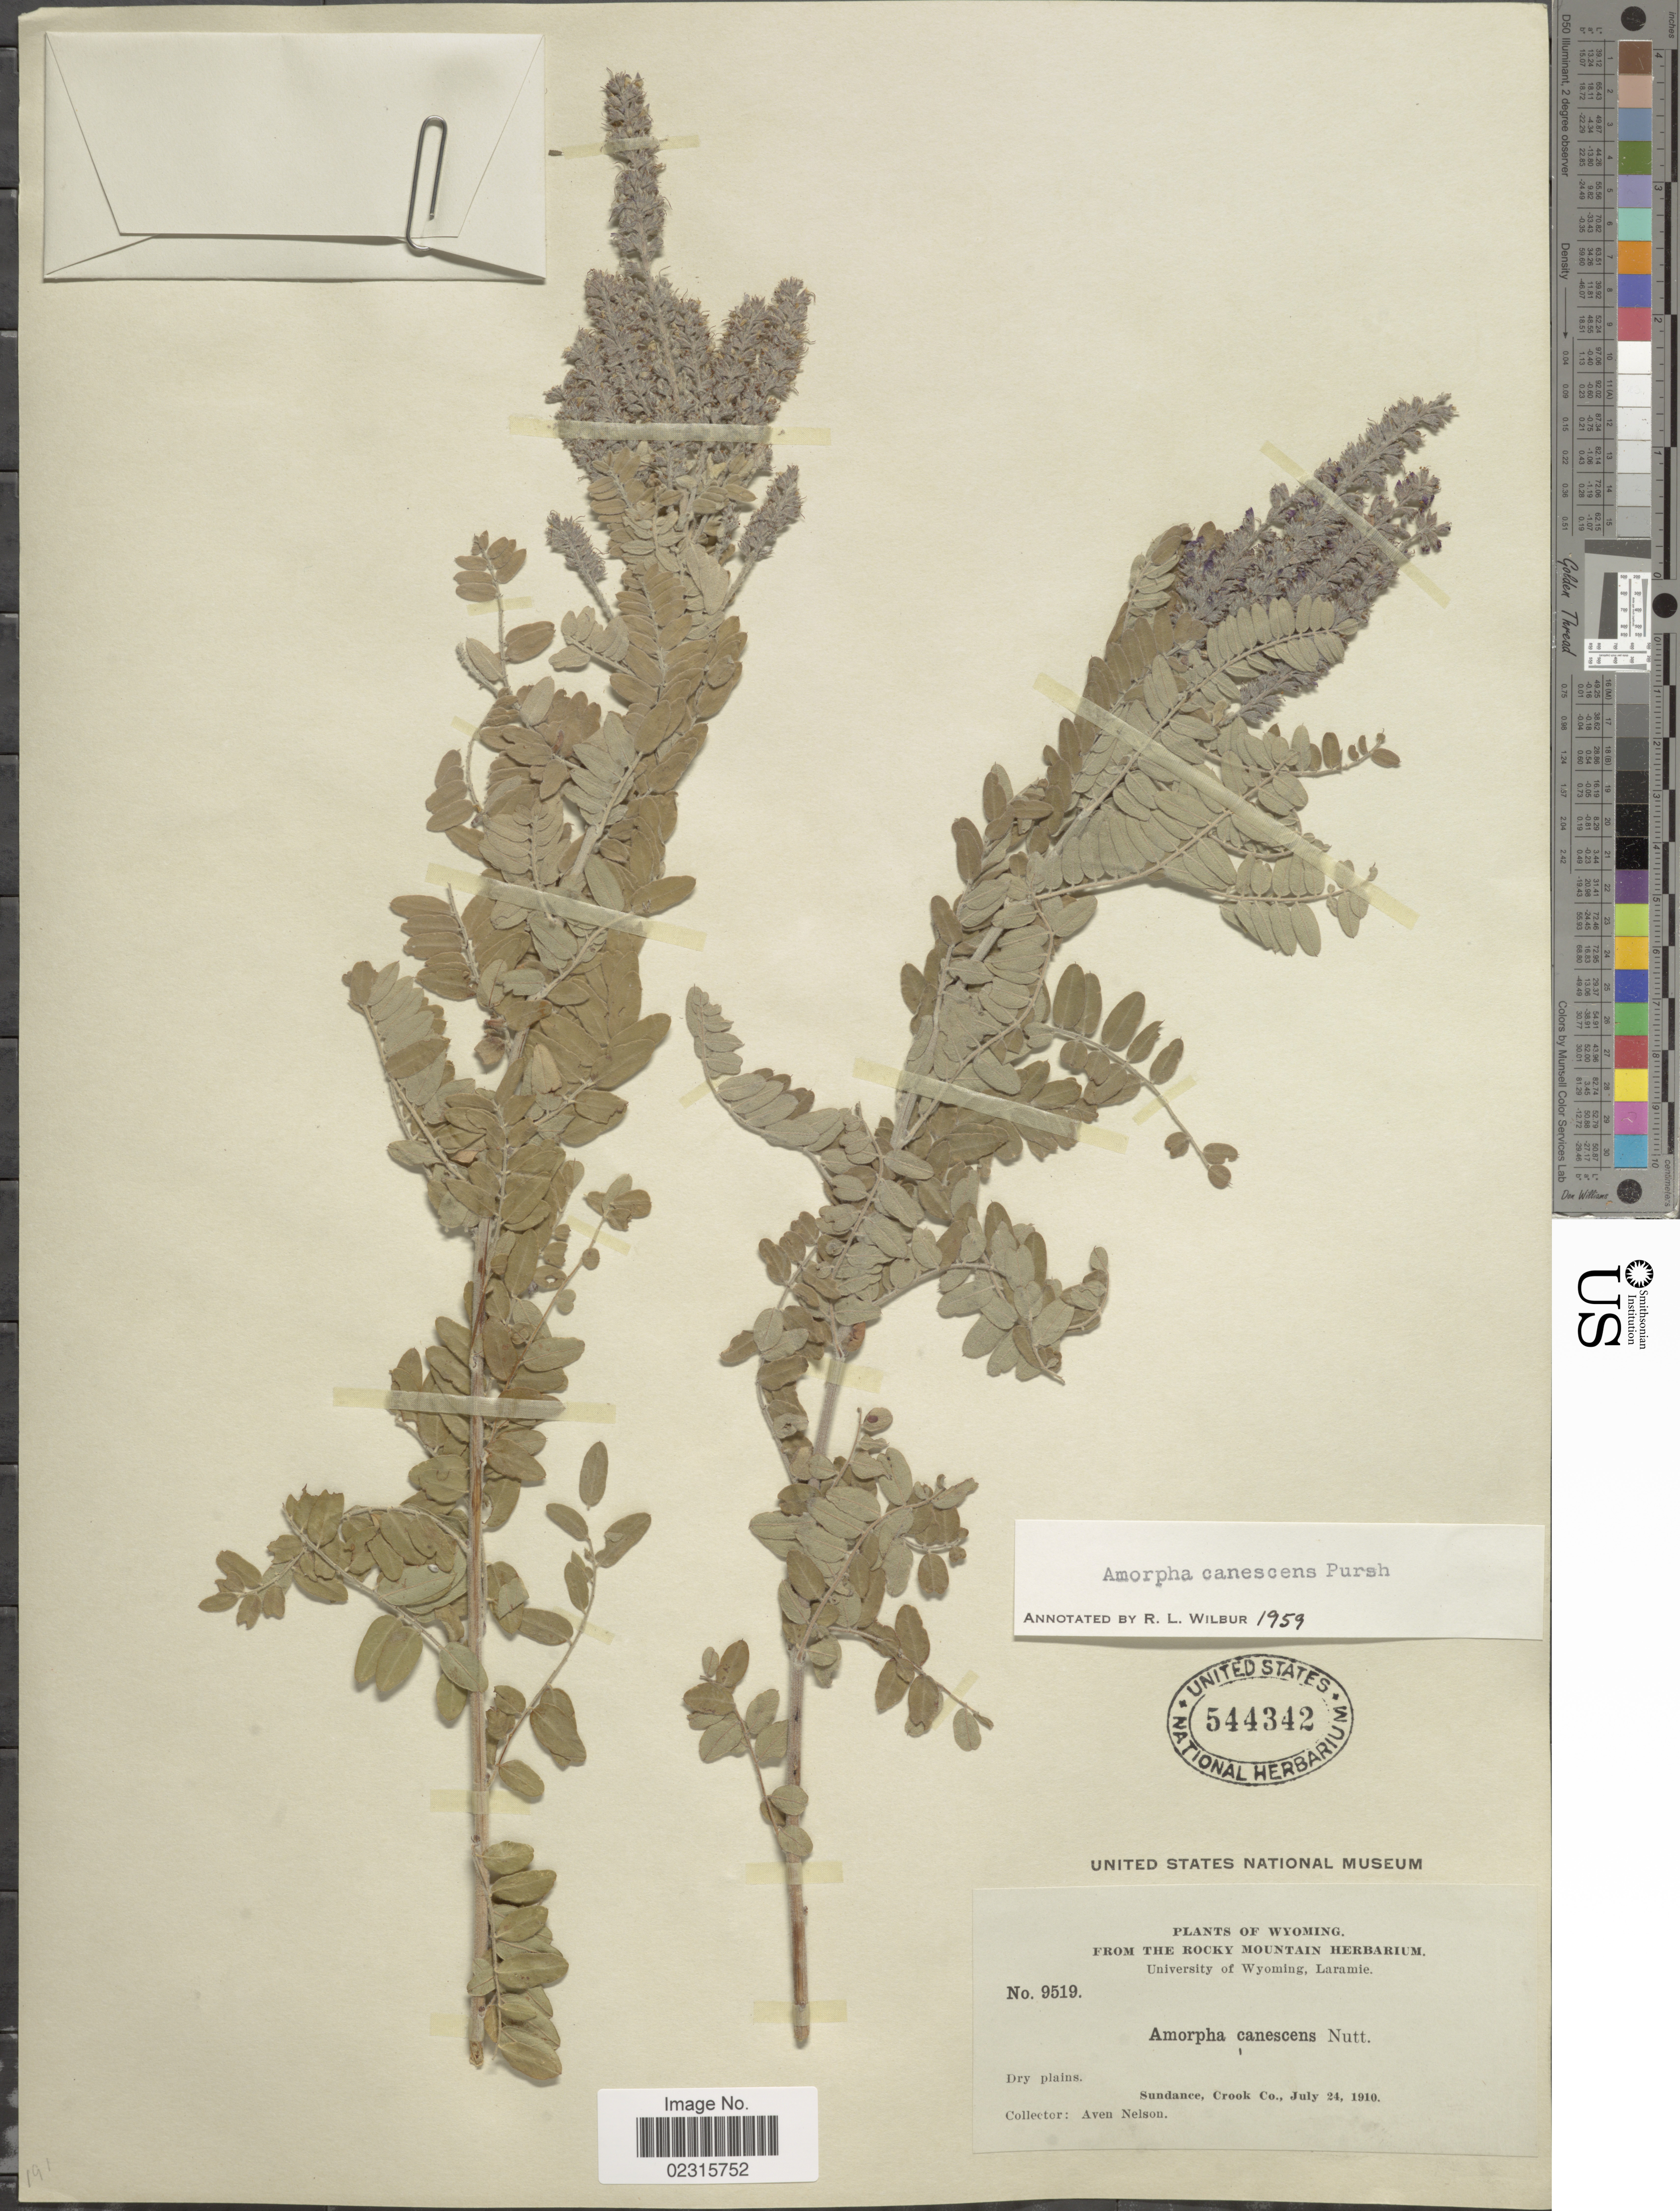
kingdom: Plantae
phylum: Tracheophyta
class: Magnoliopsida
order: Fabales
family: Fabaceae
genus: Amorpha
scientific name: Amorpha canescens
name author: Pursh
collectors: A. Nelson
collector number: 9519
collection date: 1910-07-24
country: United States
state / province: Wyoming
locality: Sundance, Crook Co.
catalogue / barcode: US 544342